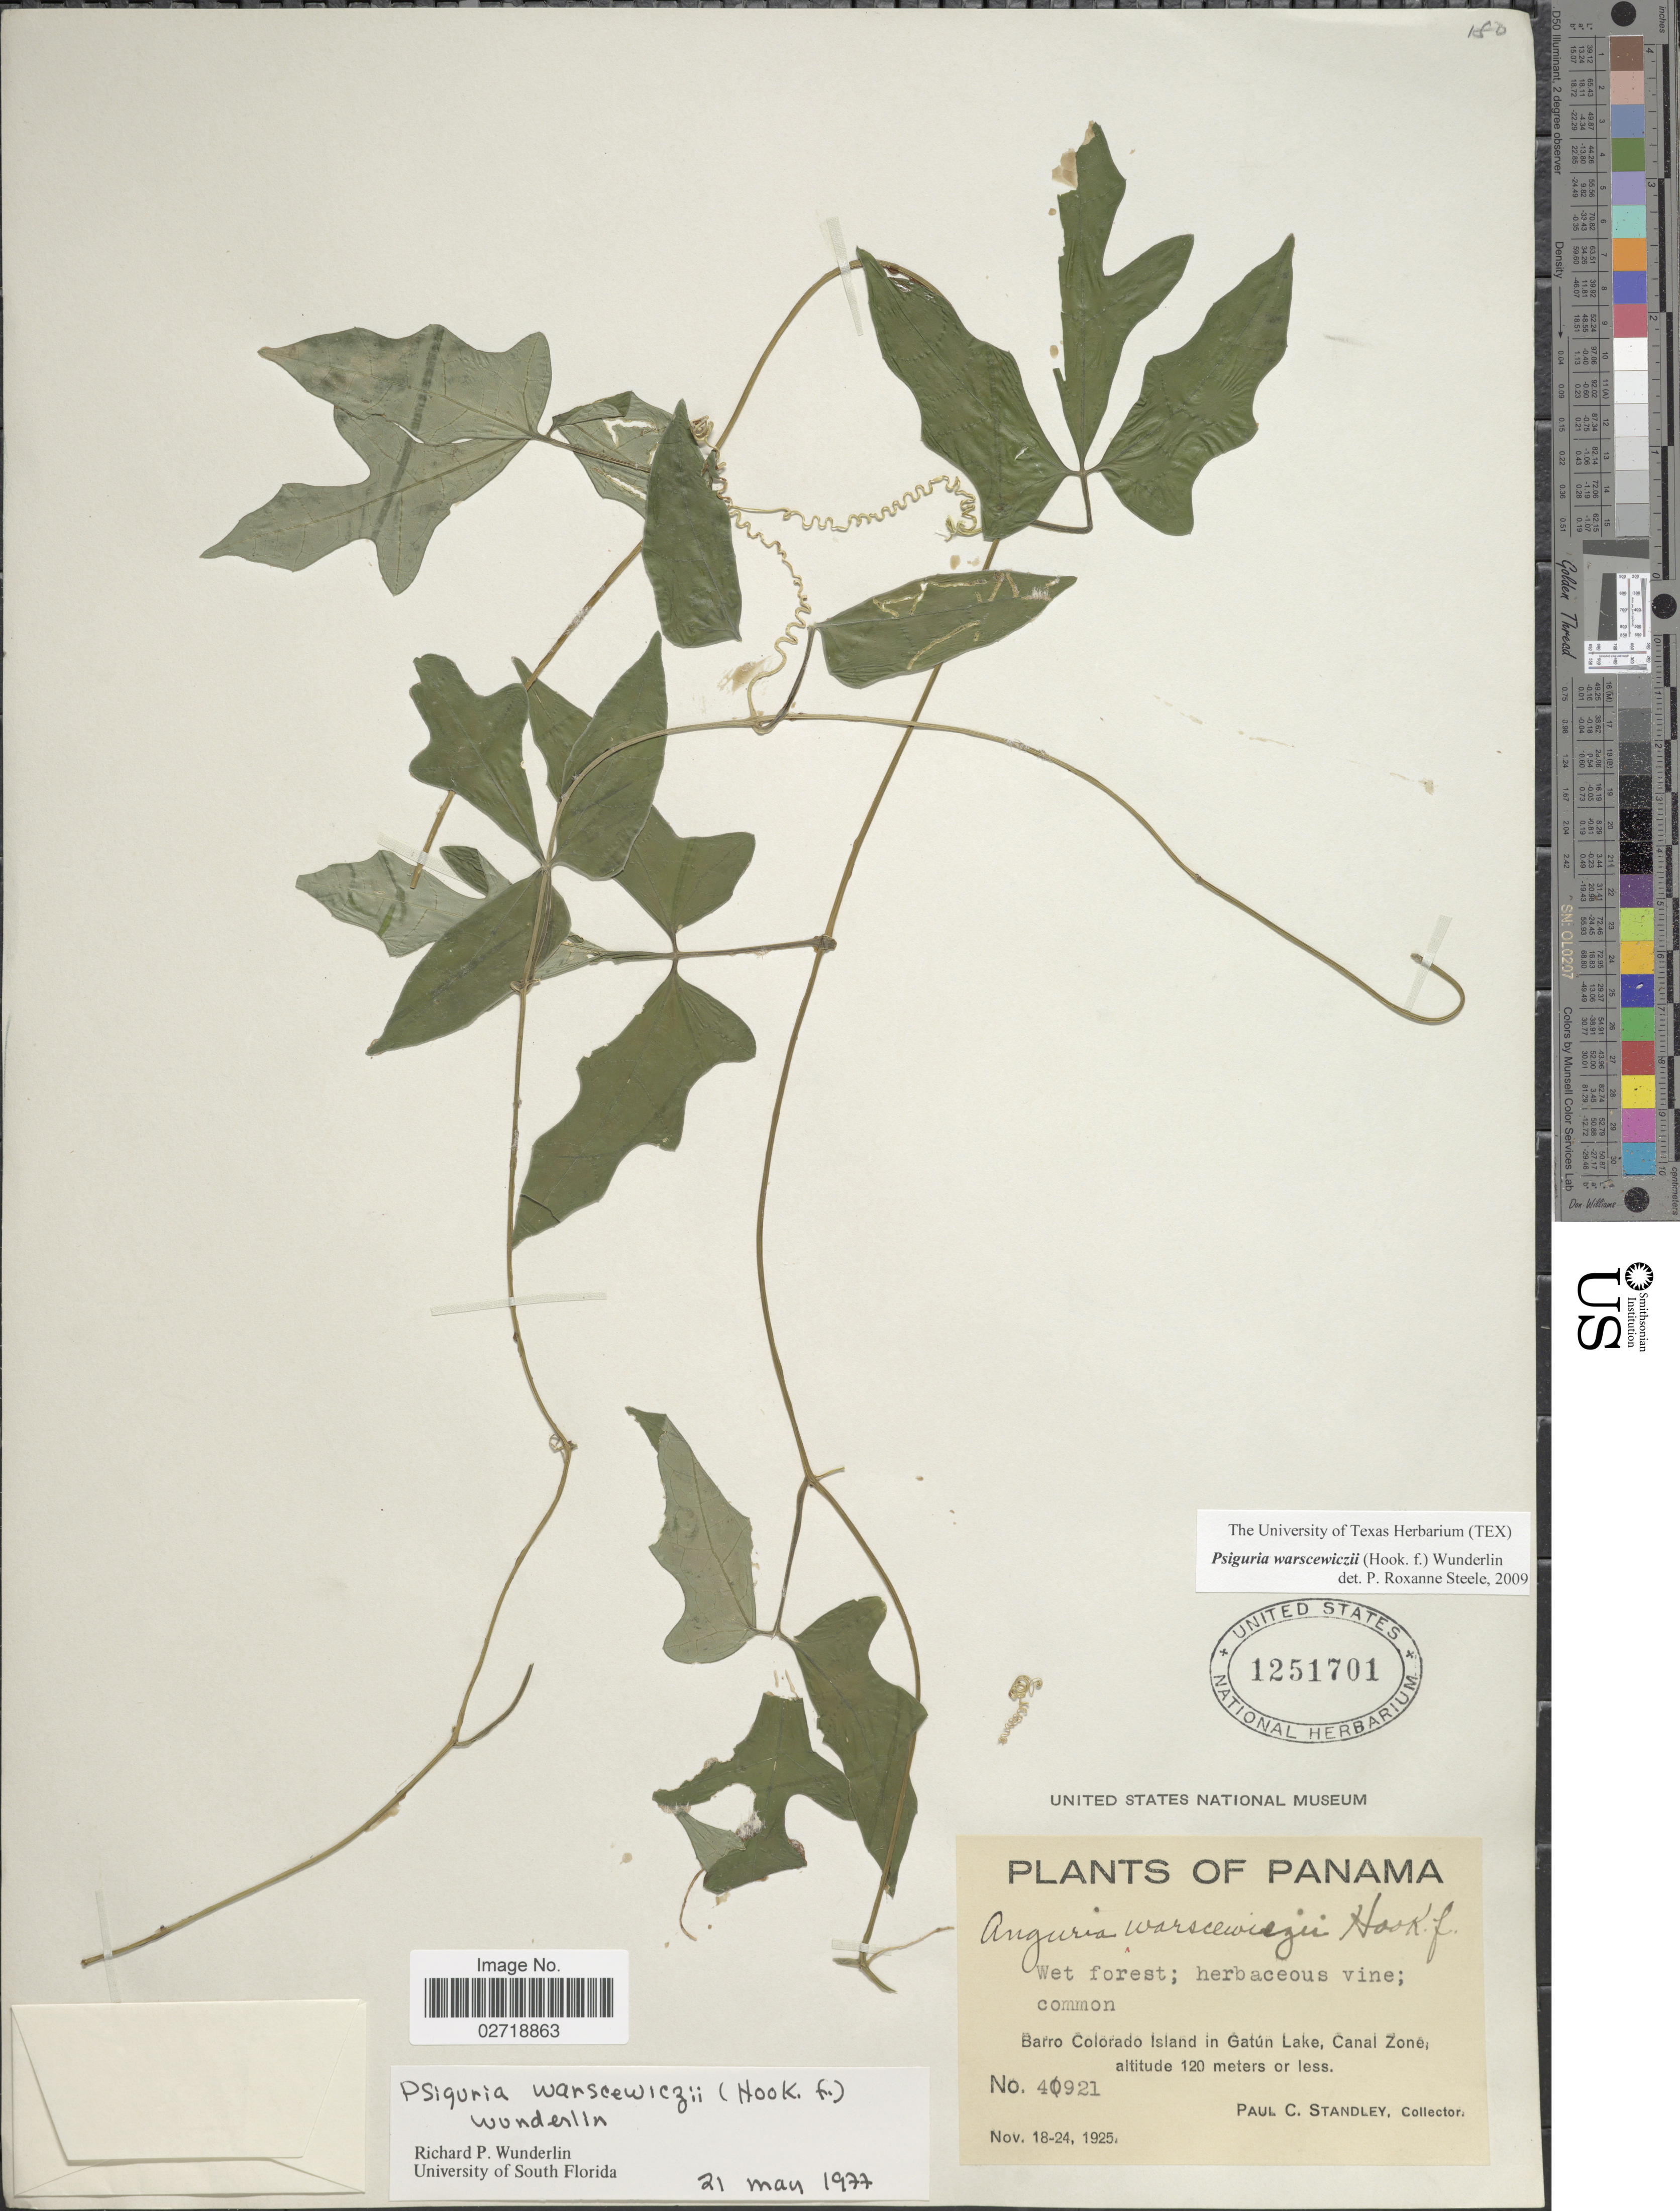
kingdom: Plantae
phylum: Tracheophyta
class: Magnoliopsida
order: Cucurbitales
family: Cucurbitaceae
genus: Psiguria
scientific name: Psiguria warscewiczii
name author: (Hook. f.) Wunderlin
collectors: P. C. Standley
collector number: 40921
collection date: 1925-11-18/1925-11-24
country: Panama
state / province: Panamá Oeste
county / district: Canal Zone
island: Barro Colorado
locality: Barro Colorado Island in Gatun Lake, Canal Zone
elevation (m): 120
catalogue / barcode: US 1251701